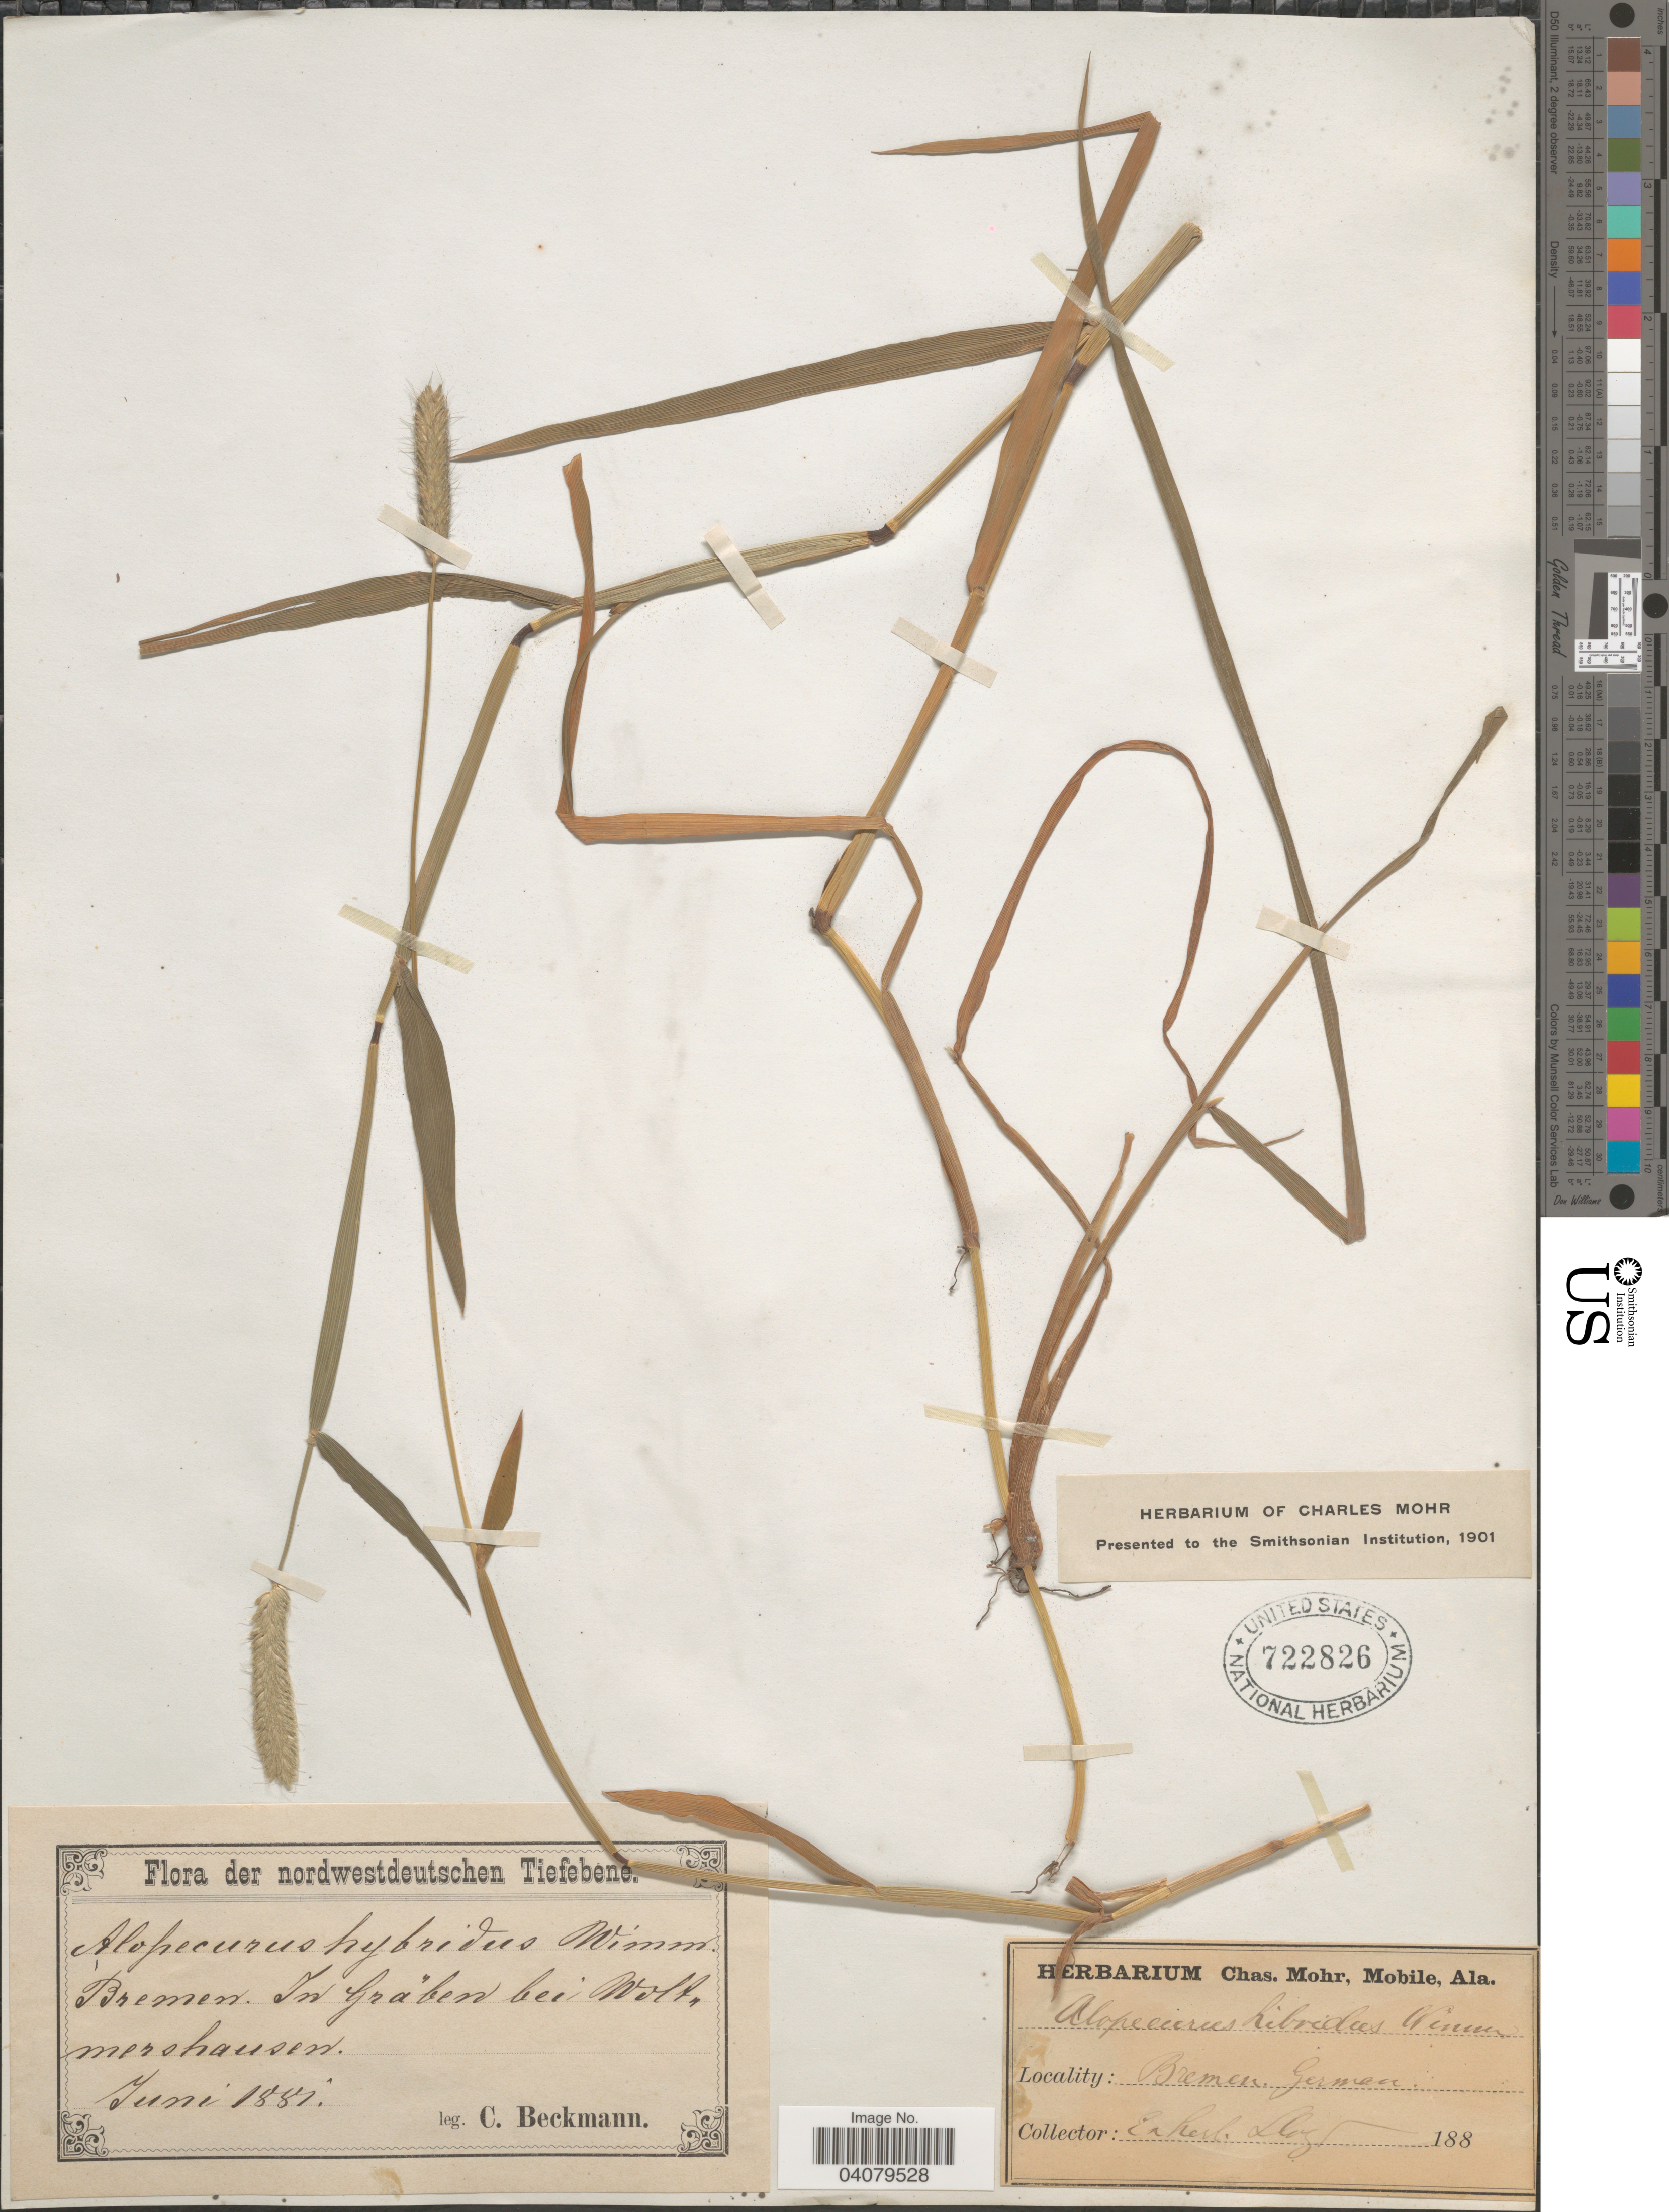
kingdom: Plantae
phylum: Tracheophyta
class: Liliopsida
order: Poales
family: Poaceae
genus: Alopecurus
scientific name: Alopecurus geniculatus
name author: L.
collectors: C. Beckmann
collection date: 1881-06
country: Germany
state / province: Bremen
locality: Nordwestdeutschen Tiefebene. In Grãben bei Woltmershausen.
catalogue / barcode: US 722826